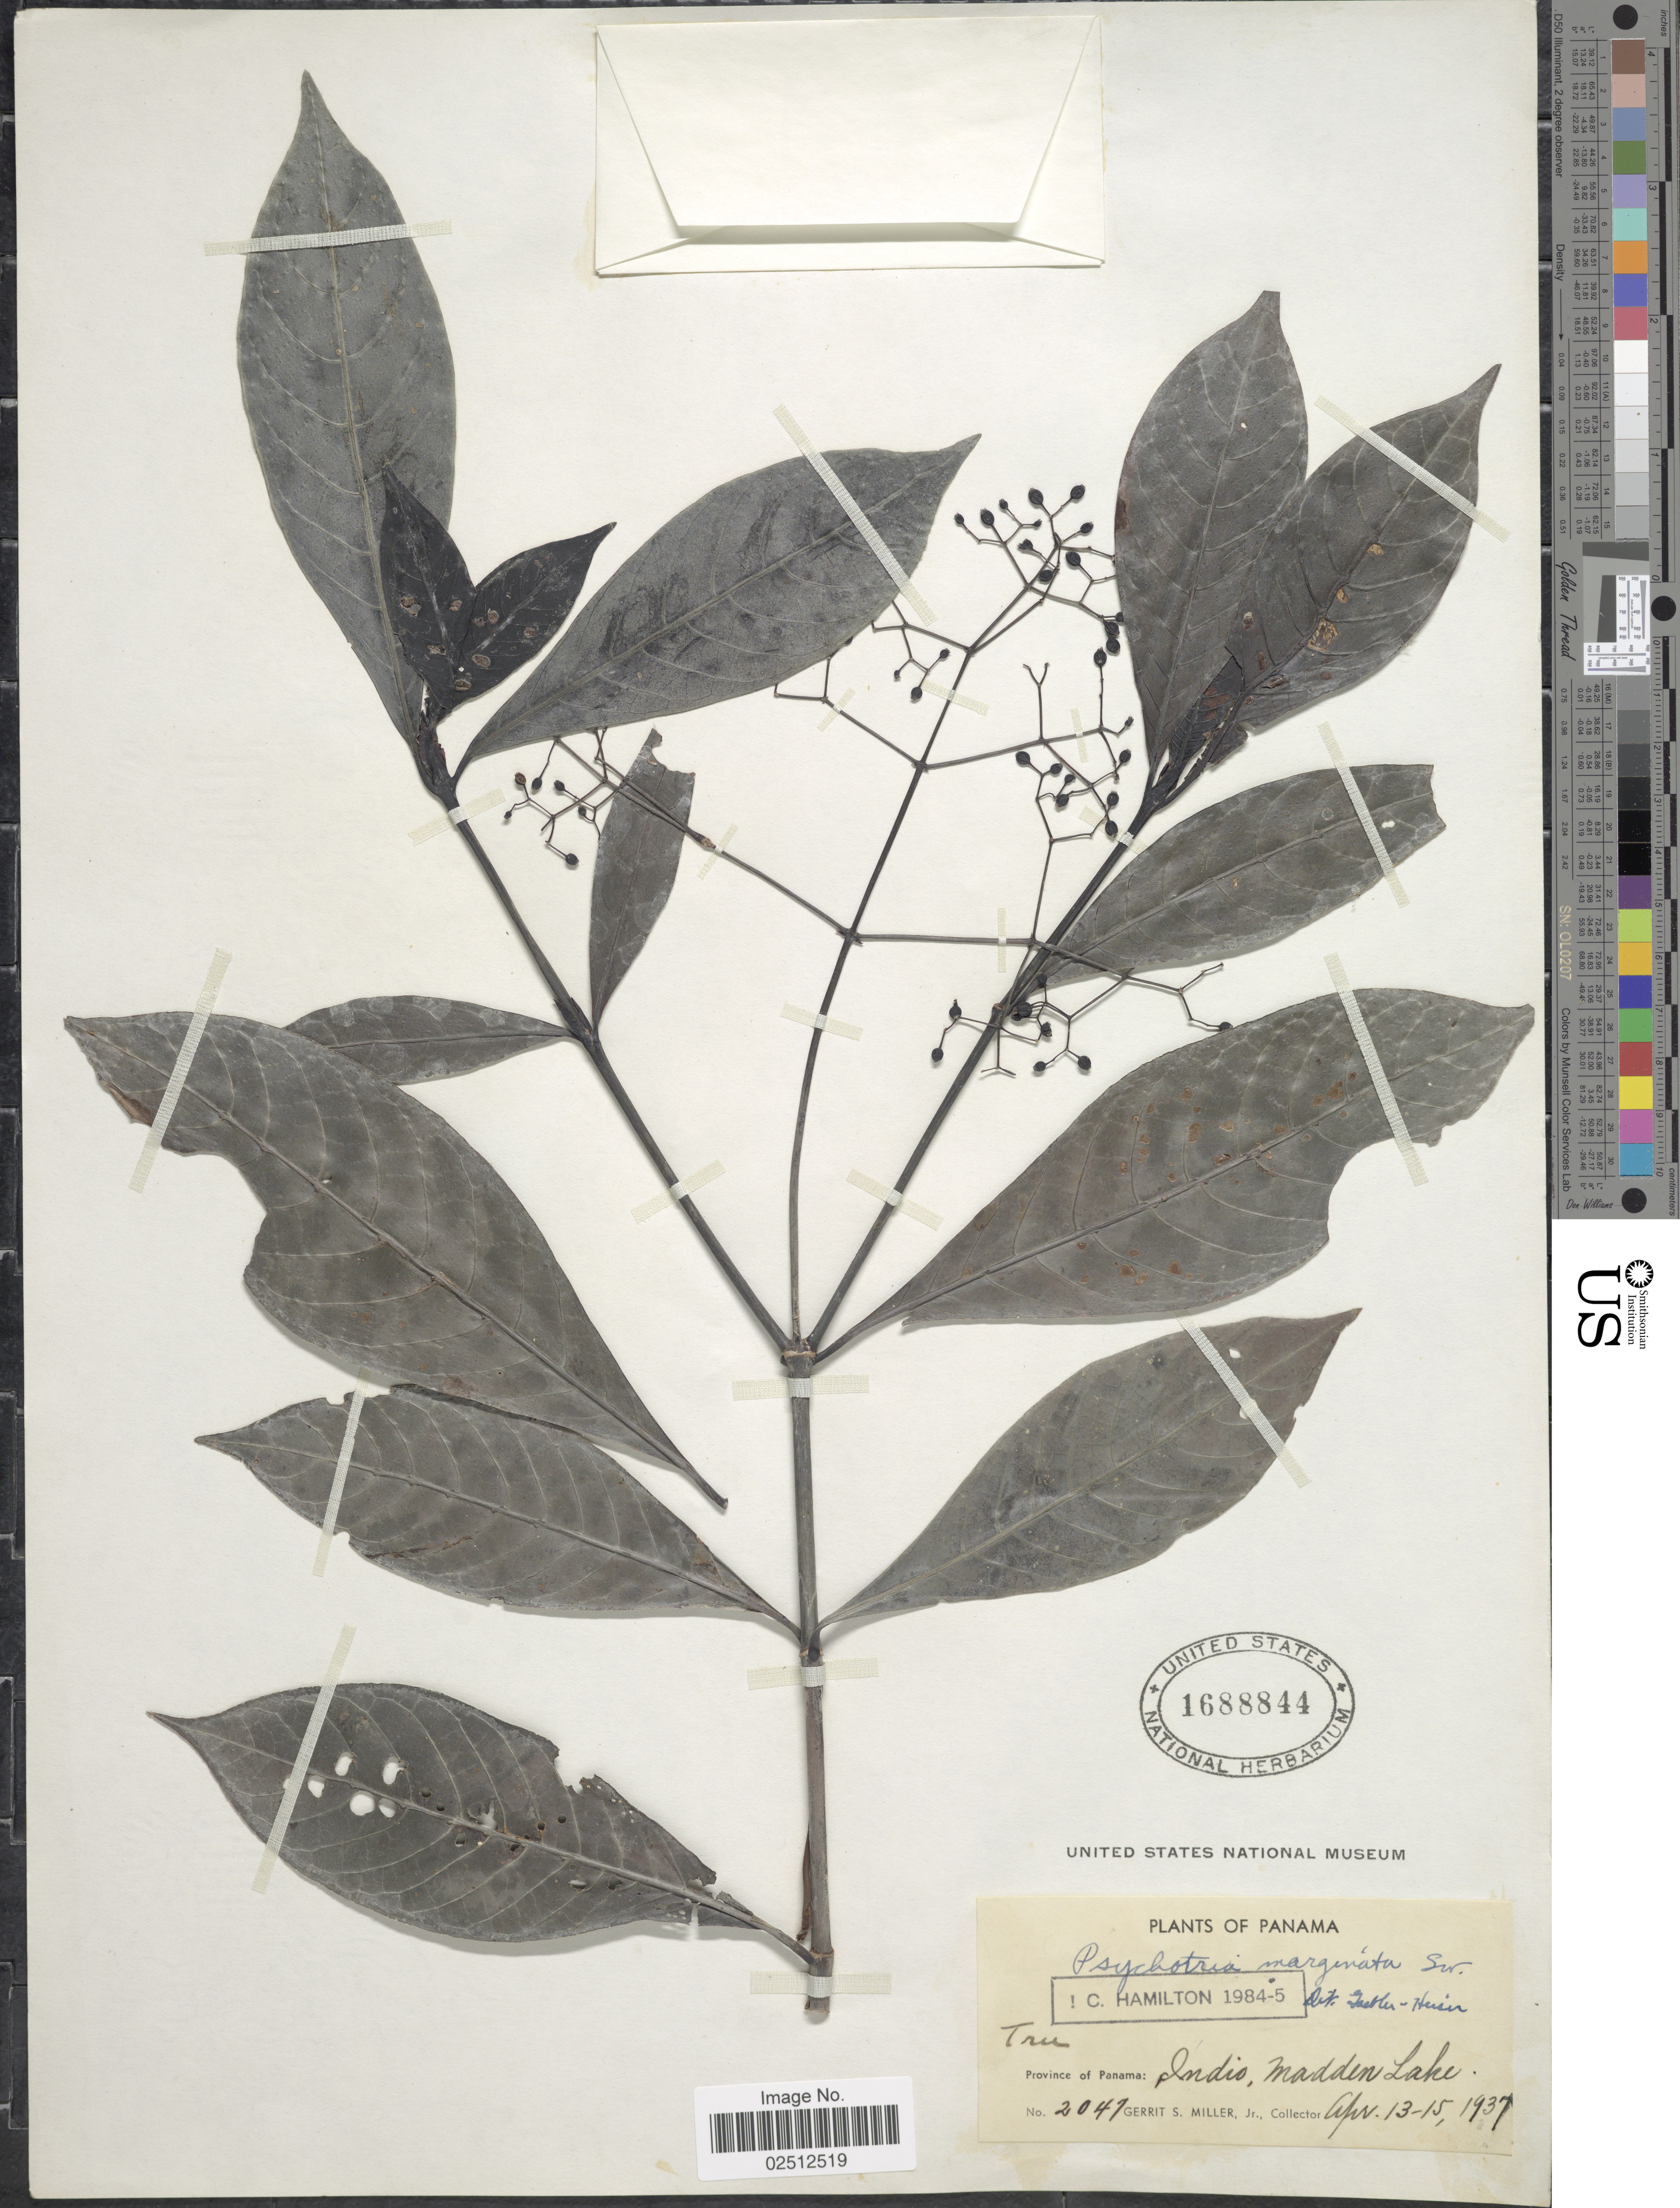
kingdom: Plantae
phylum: Tracheophyta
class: Magnoliopsida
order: Gentianales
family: Rubiaceae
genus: Psychotria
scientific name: Psychotria marginata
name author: Sw.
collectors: G. S. Miller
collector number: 2047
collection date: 1937-04-13/1937-04-15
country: Panama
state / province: Panamá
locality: Province of Panama: Indio, Madden Lake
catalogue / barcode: US 1688844